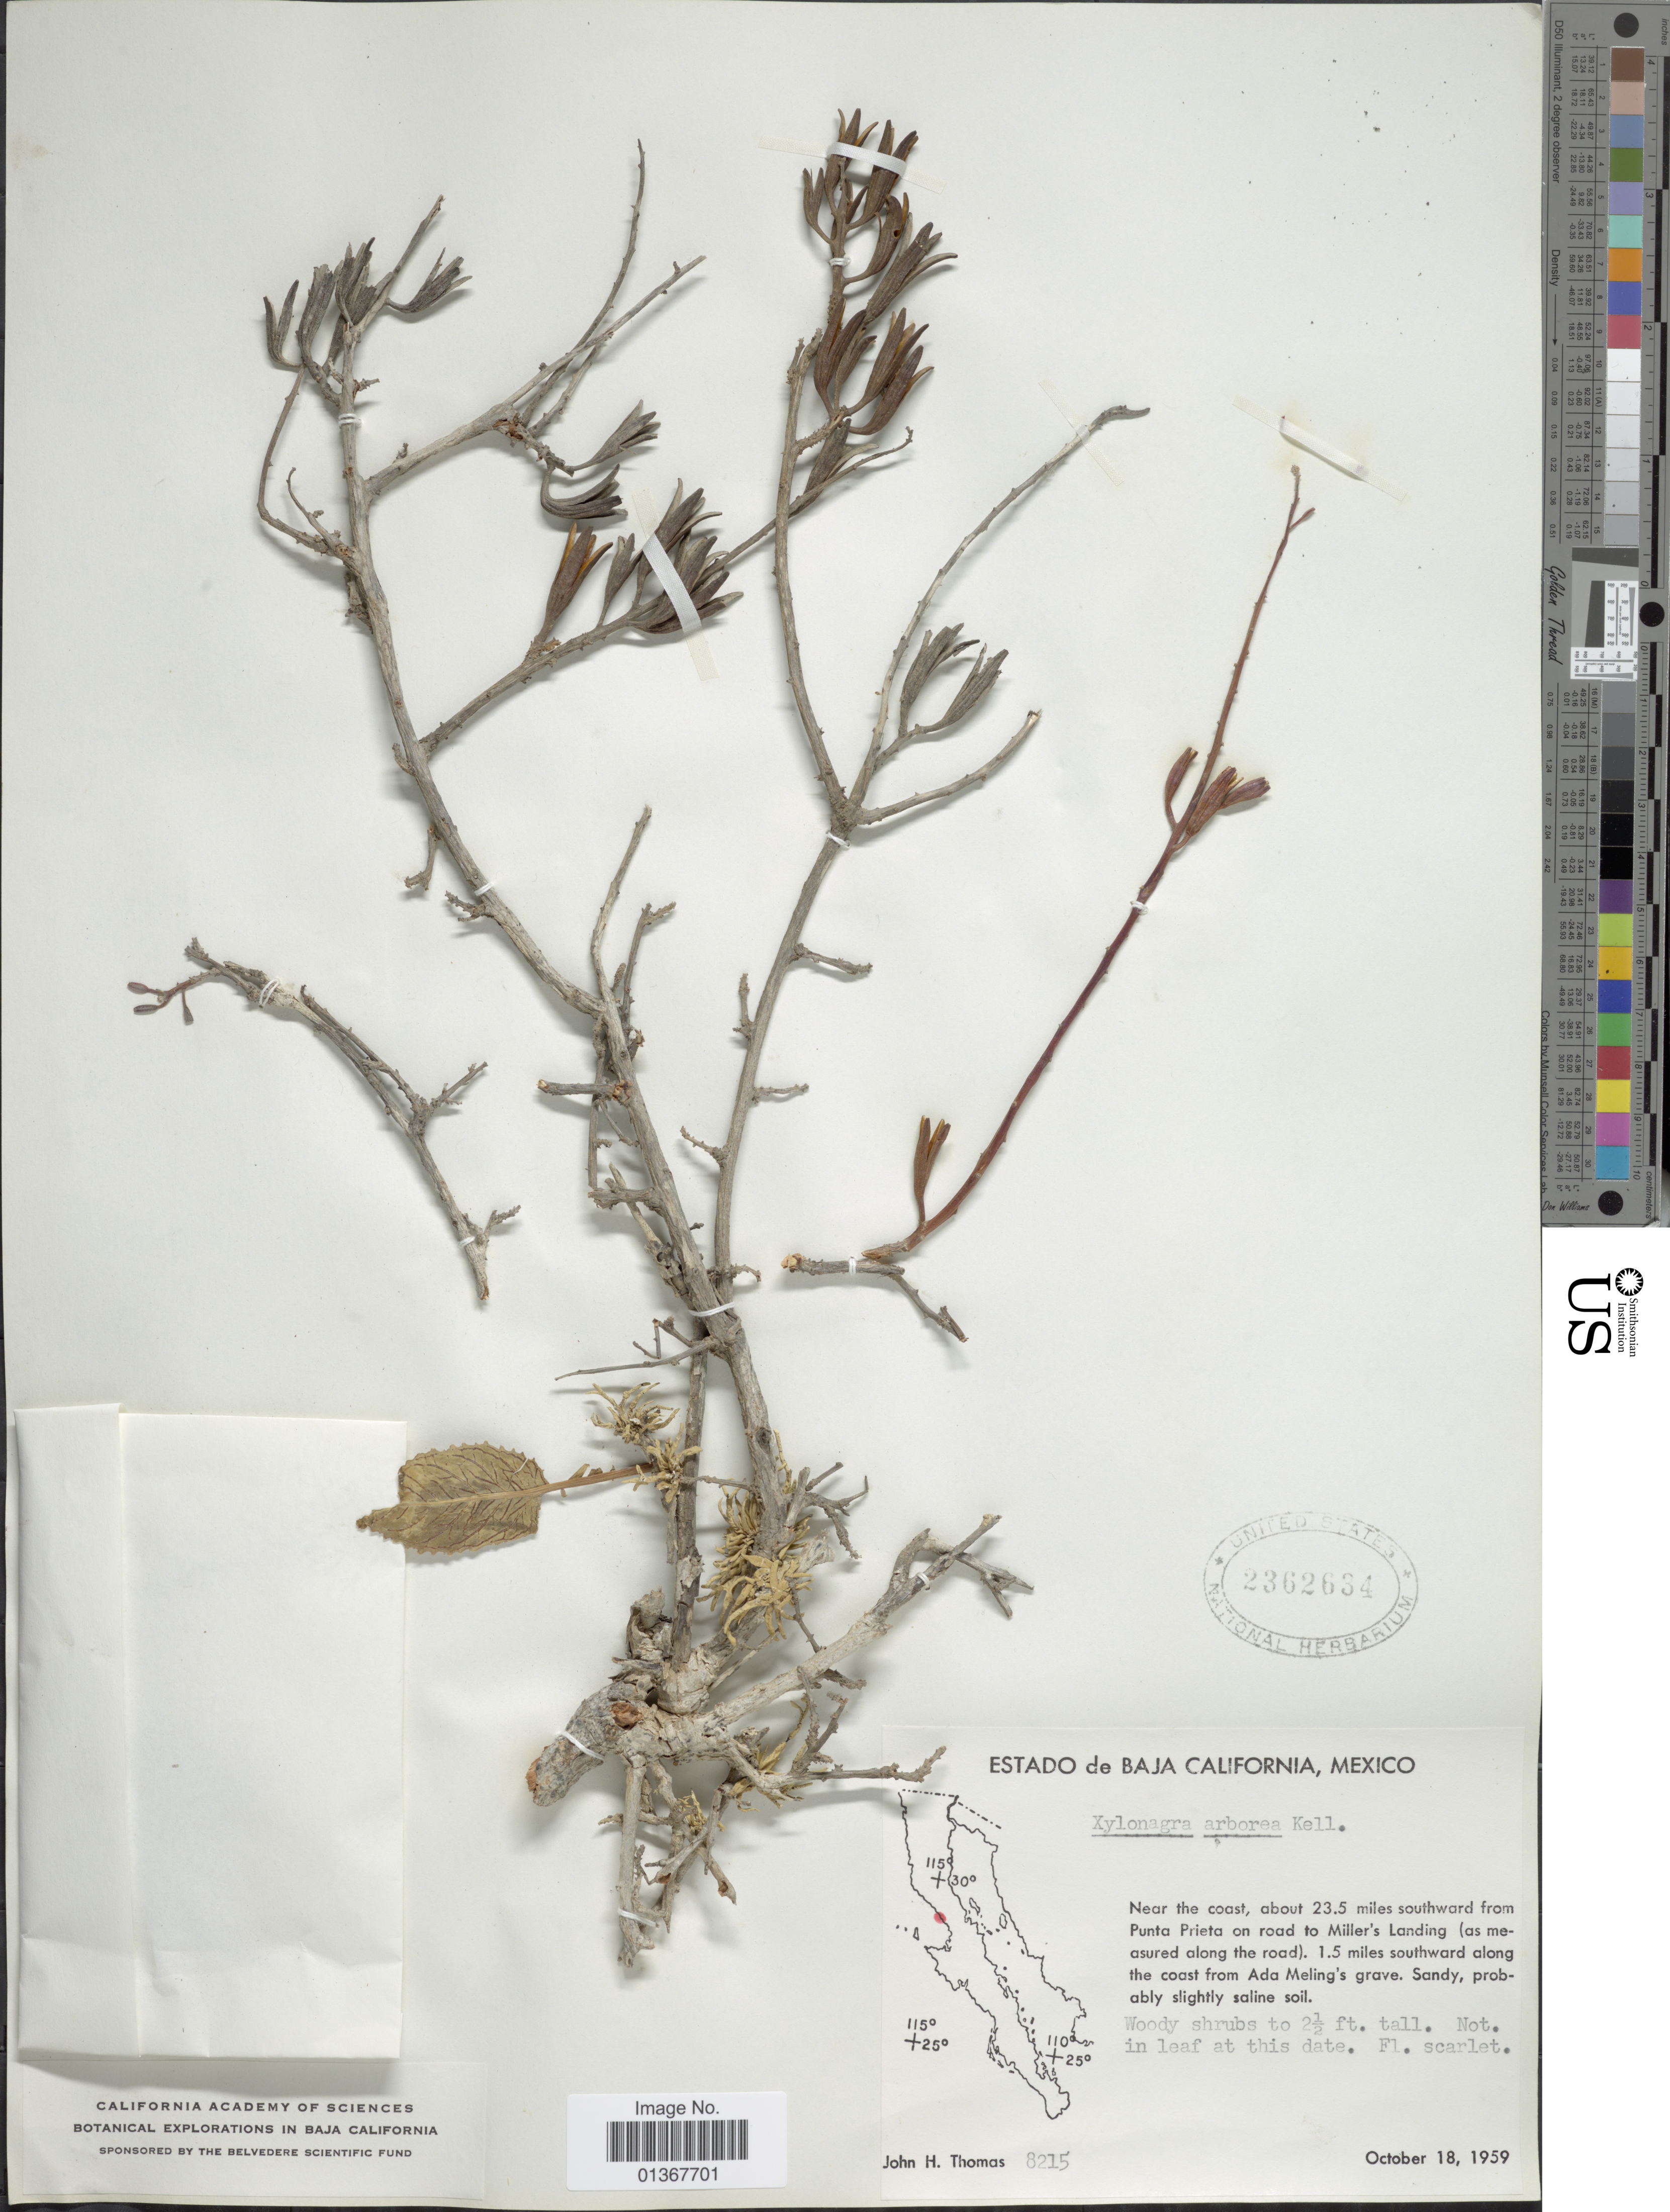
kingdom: Plantae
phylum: Tracheophyta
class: Magnoliopsida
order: Myrtales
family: Onagraceae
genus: Xylonagra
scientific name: Xylonagra arborea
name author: (Kellogg) Donn. Sm. & Rose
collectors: J. H. Thomas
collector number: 8215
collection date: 1959-10-18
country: Mexico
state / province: Baja California Norte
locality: Near the coast, about 23.5 miles southward from Punta Prieta on road to Miller's Landing (as measured along the road). 1.5 miles southward along the coast from Ada Meling's grave.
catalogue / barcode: US 2362634